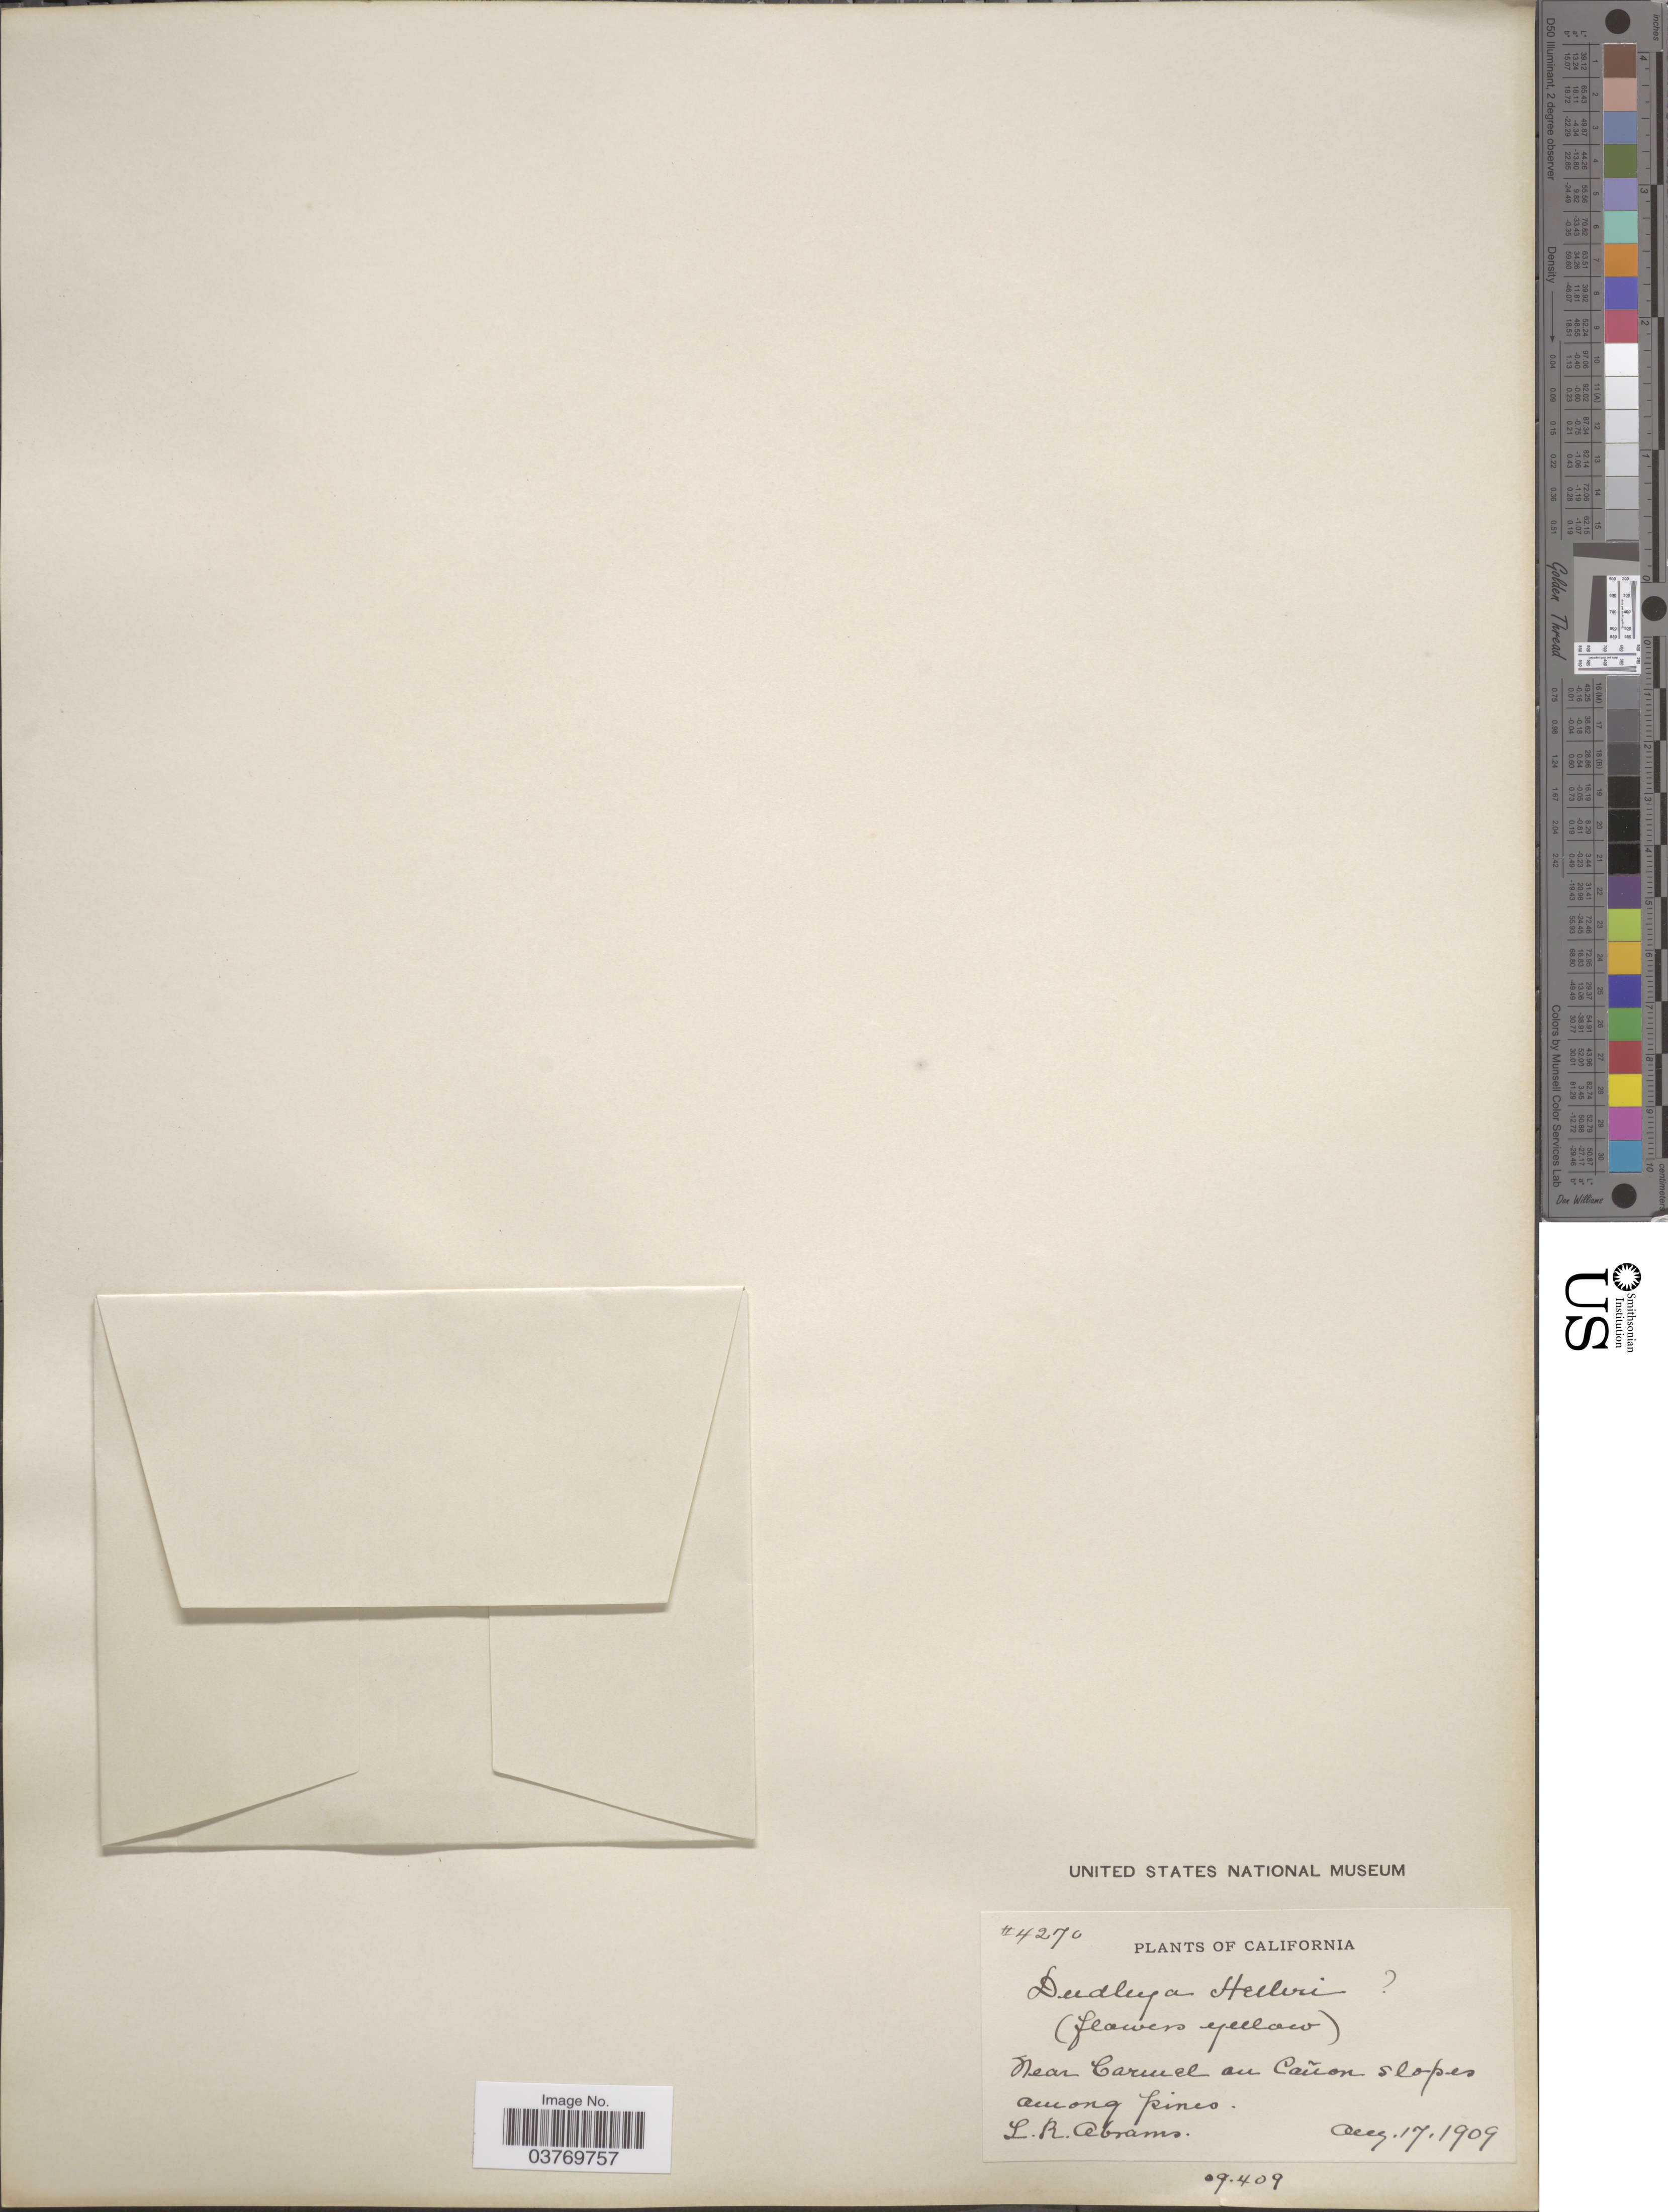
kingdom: Plantae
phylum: Tracheophyta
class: Magnoliopsida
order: Saxifragales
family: Crassulaceae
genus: Dudleya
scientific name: Dudleya helleri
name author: Rose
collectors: L. Abrams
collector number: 4270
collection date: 1909-08-17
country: United States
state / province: California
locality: Near Carmel on Cañon slopes among pines.